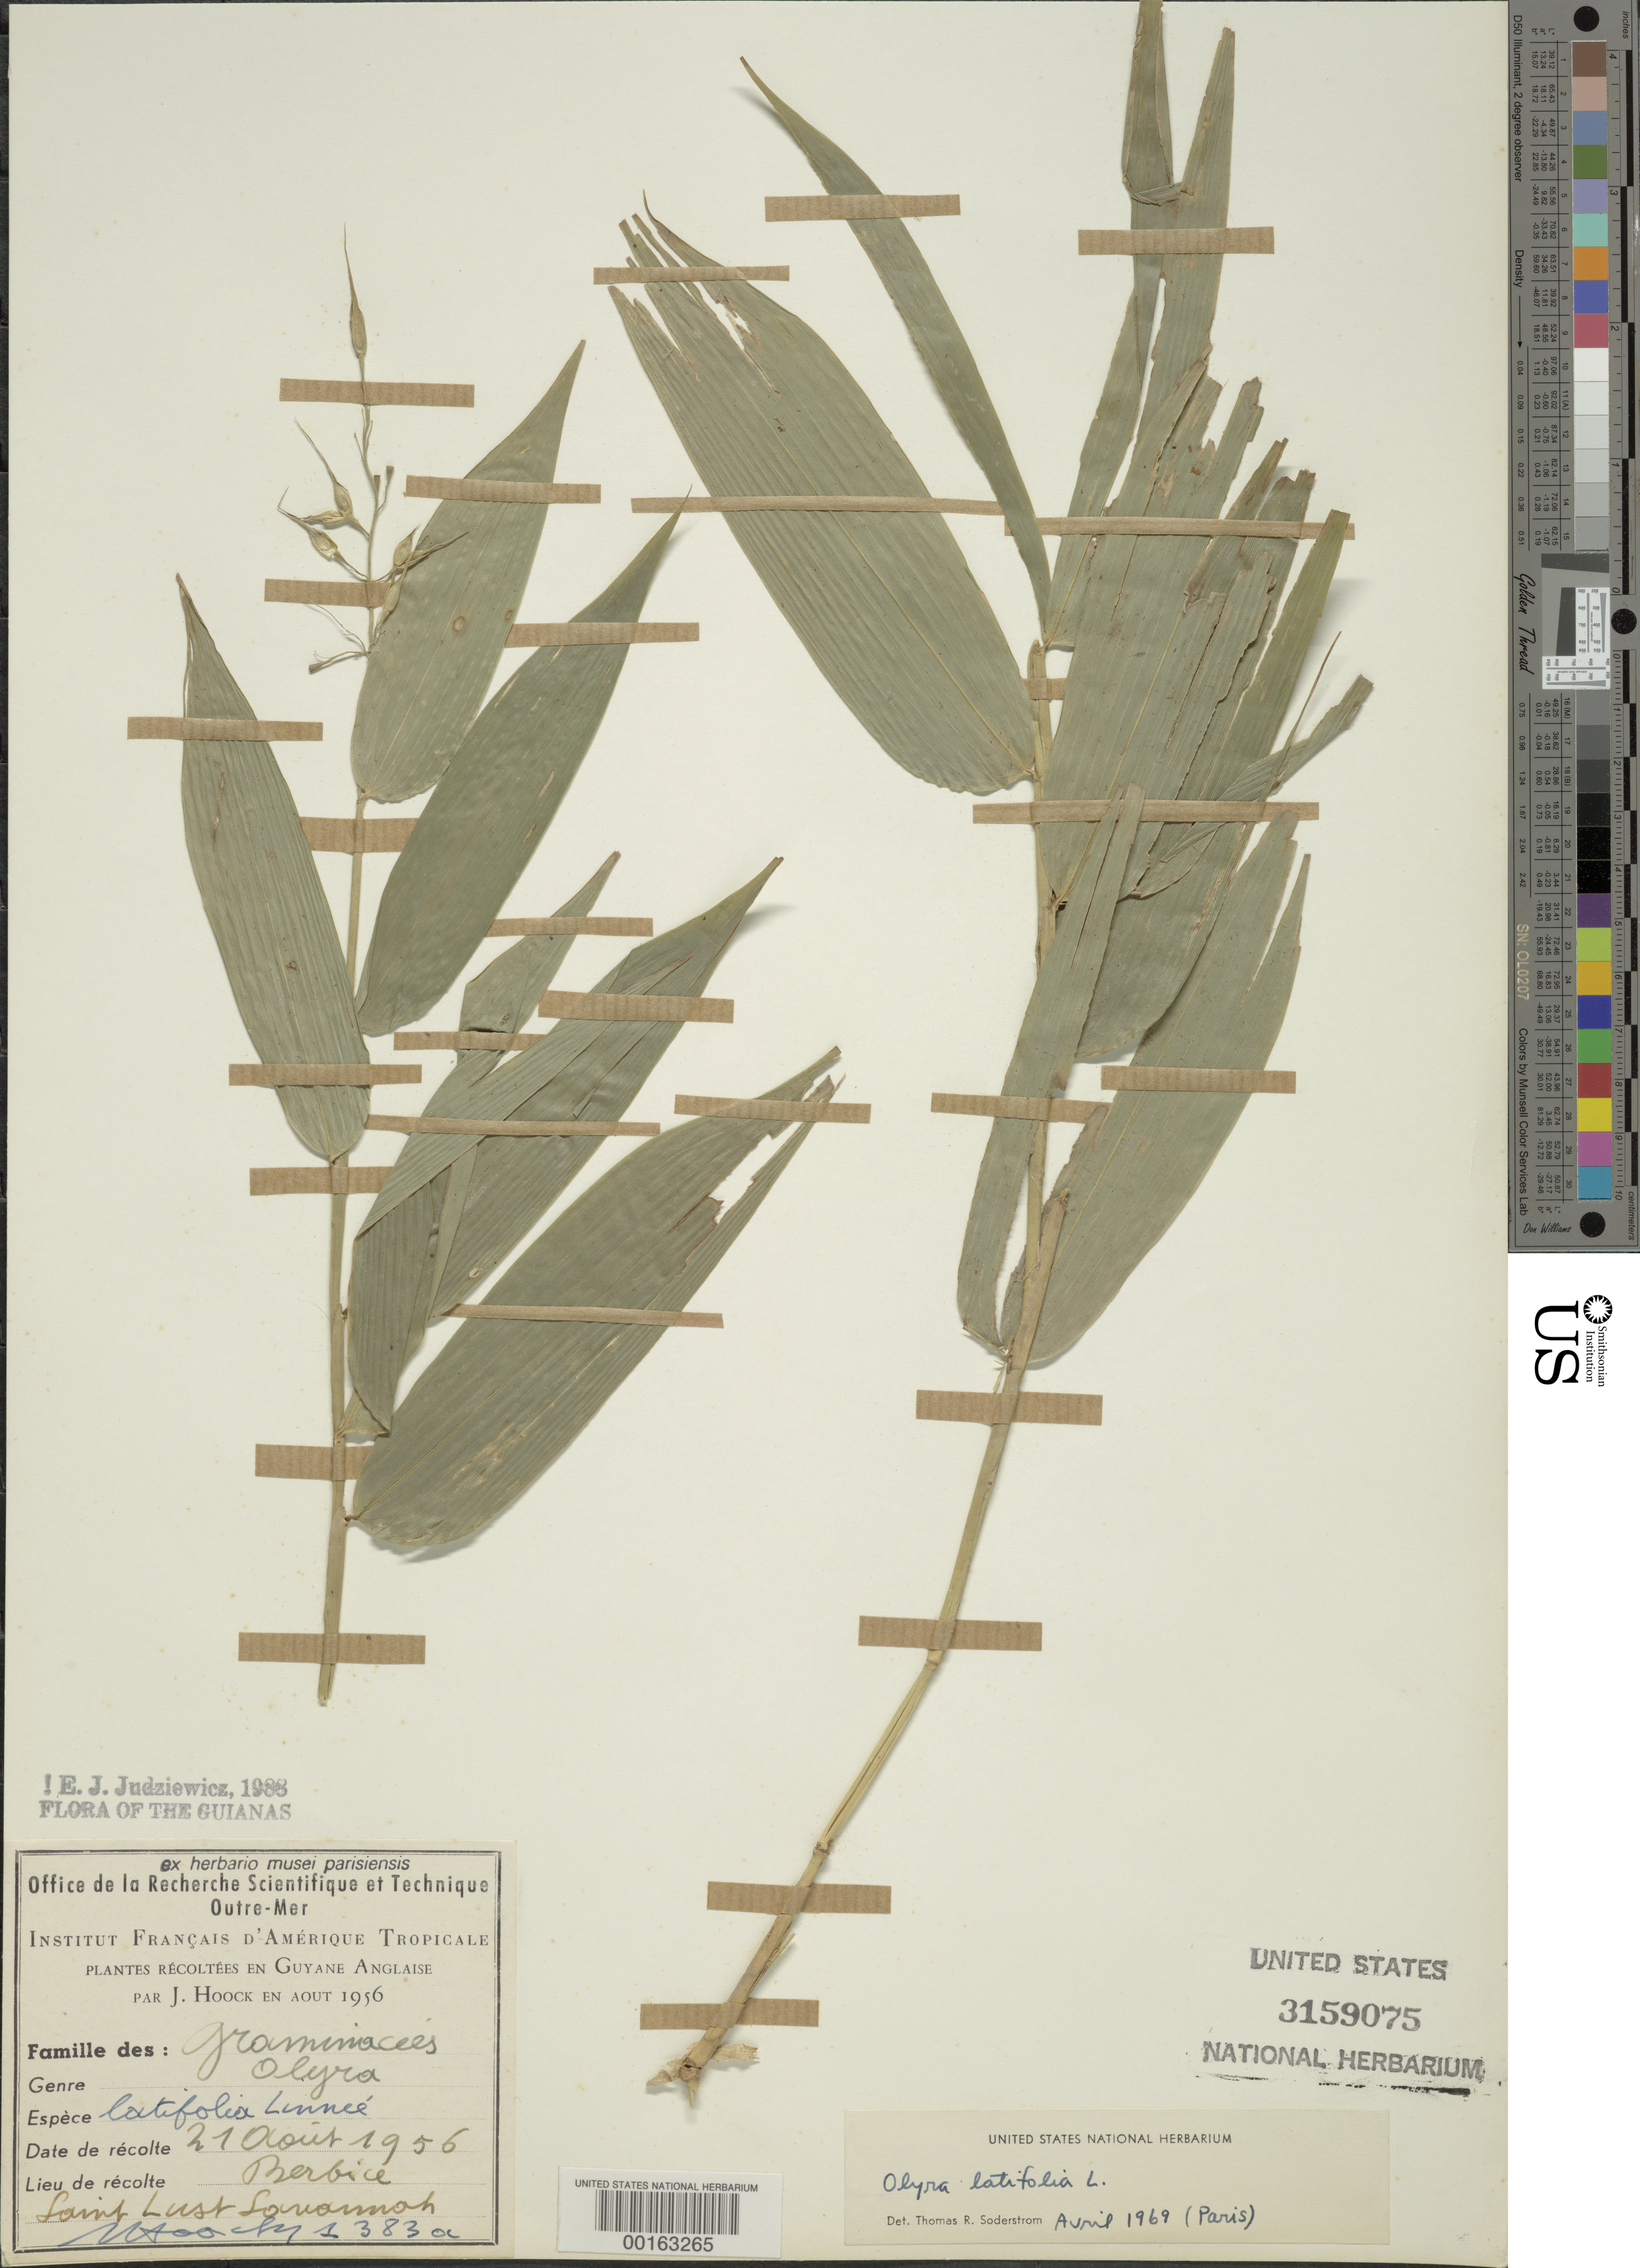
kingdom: Plantae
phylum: Tracheophyta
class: Liliopsida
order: Poales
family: Poaceae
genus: Olyra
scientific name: Olyra latifolia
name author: L.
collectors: J. Hoock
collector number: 1383a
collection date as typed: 21 Aug 1956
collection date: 1956-08-21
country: French Guiana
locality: Berbice, saint lust savannah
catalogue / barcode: US 3159075